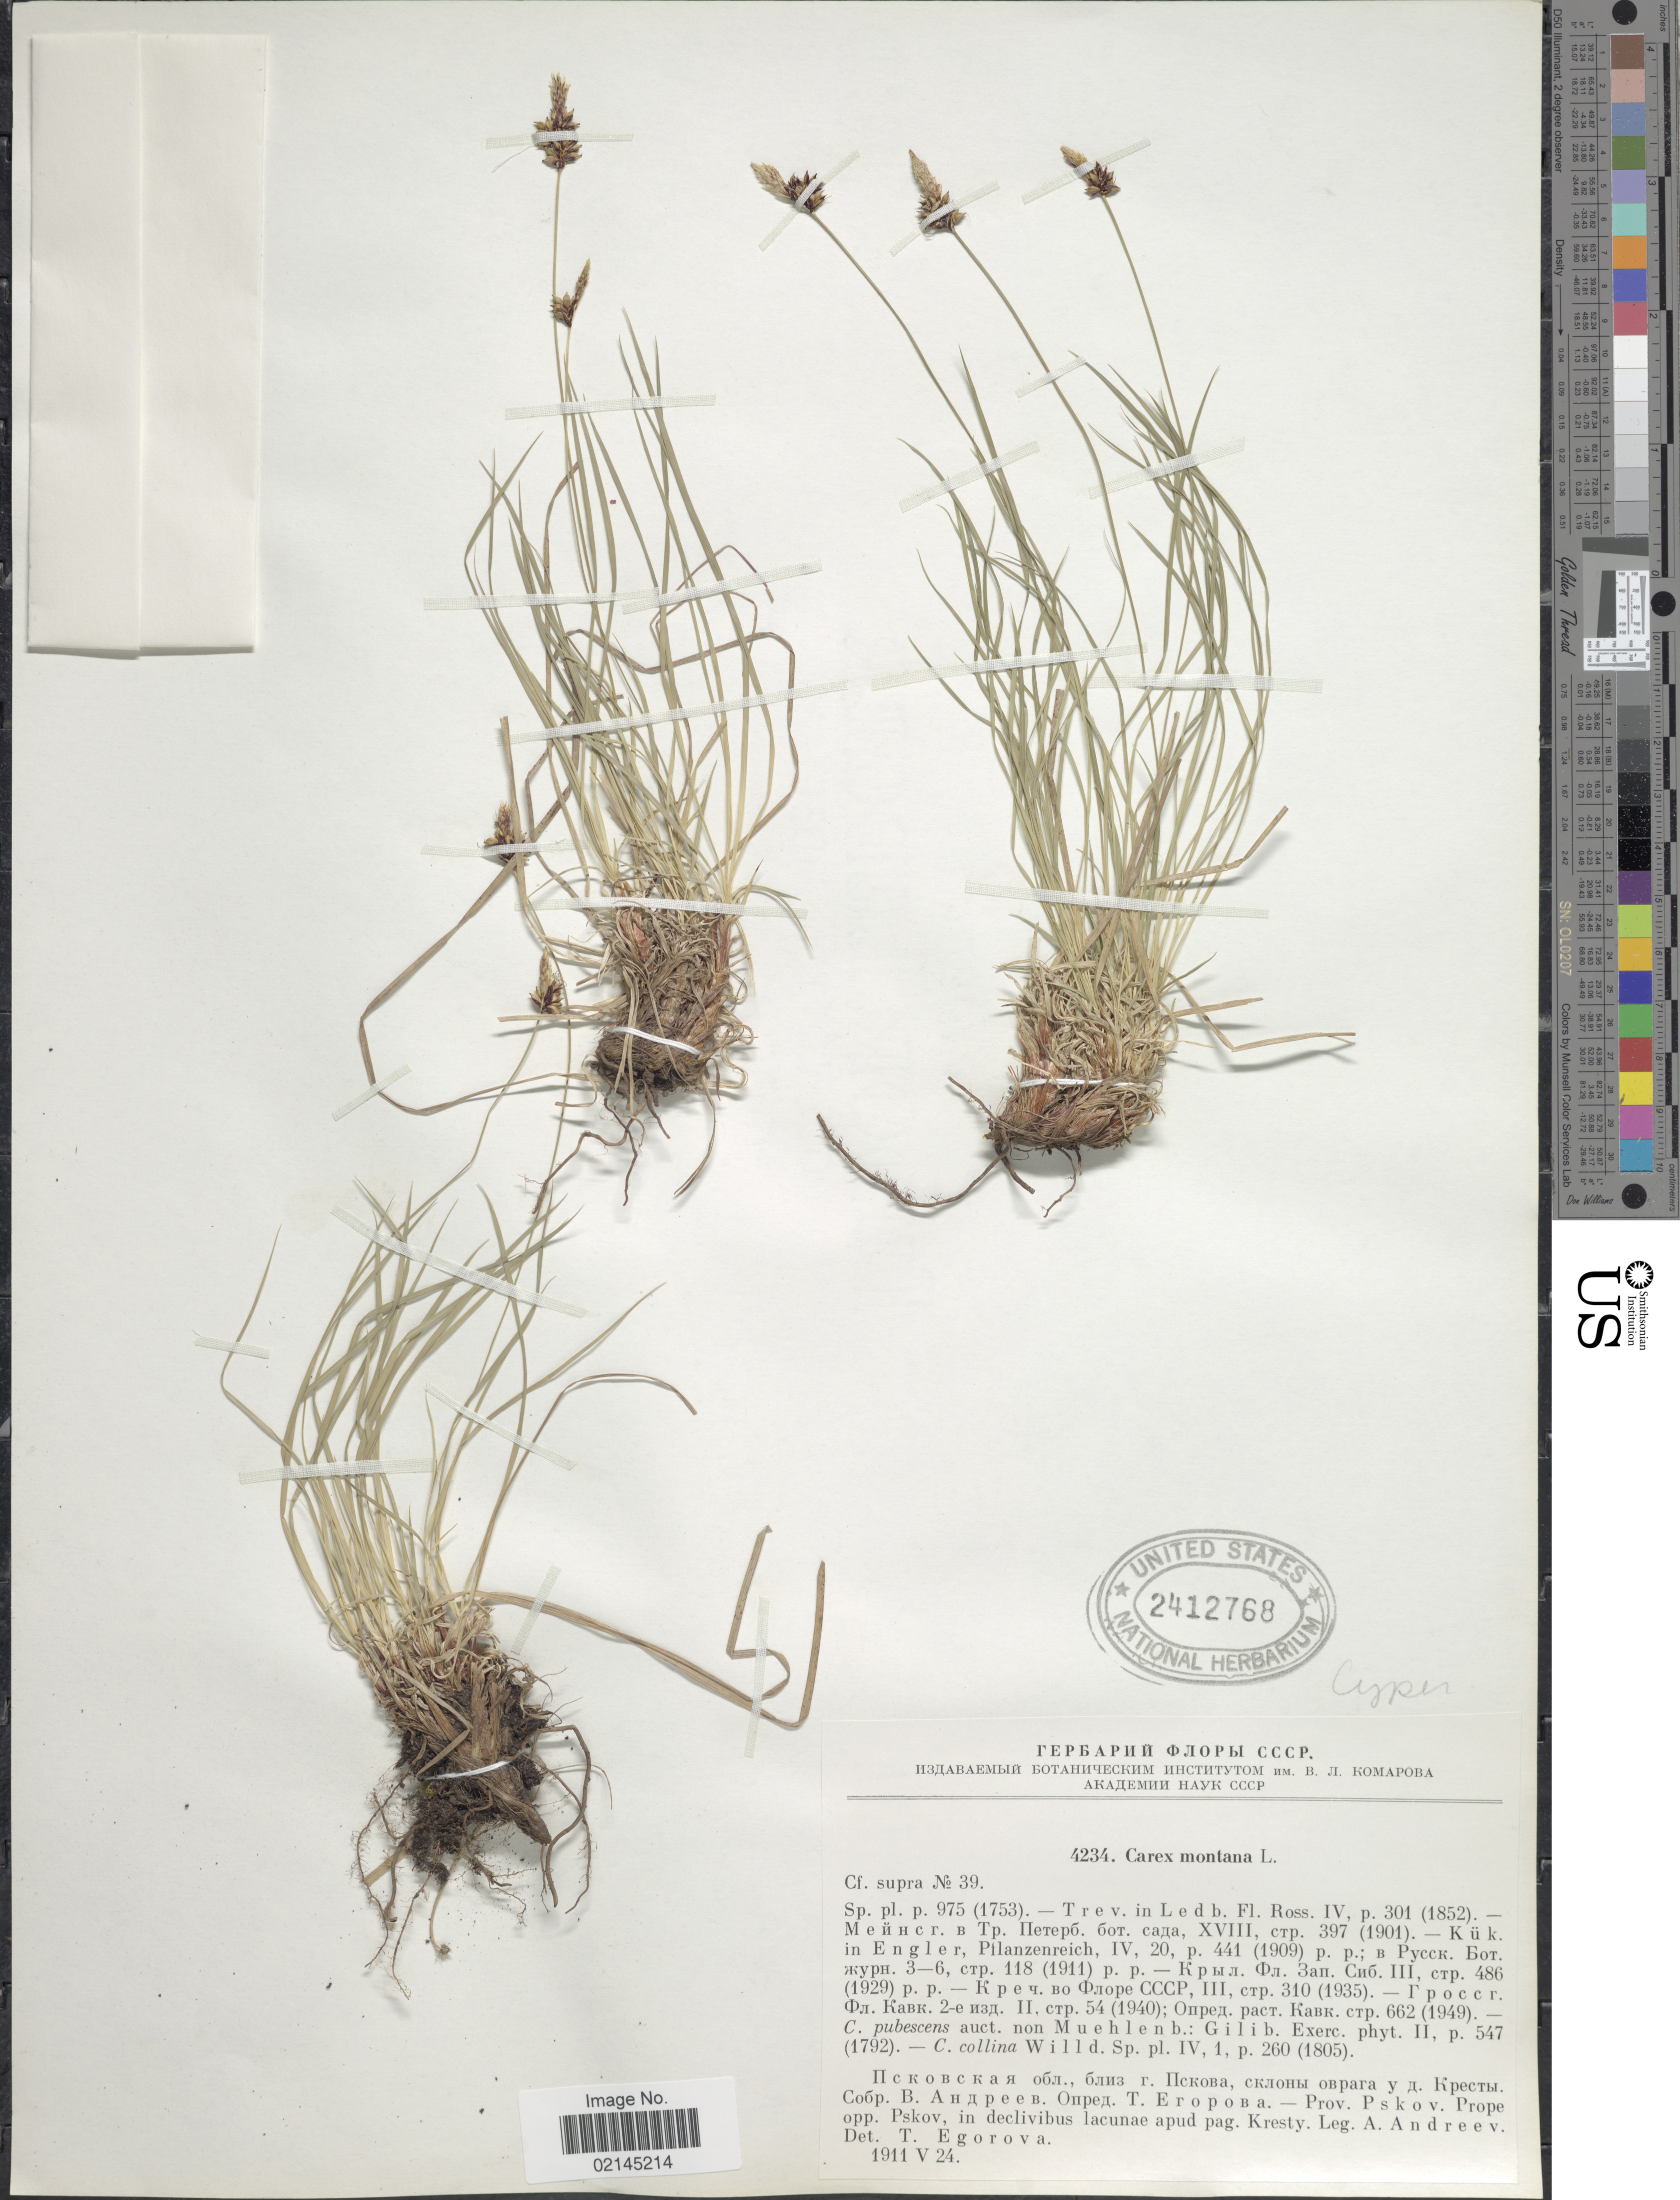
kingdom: Plantae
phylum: Tracheophyta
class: Liliopsida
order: Poales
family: Cyperaceae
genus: Carex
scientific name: Carex montana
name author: L.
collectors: A. Andreev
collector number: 4234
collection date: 1911-05-24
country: Russian Federation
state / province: Pskov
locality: X - Prov. Pskov. Prope opp. Pskov, in declivibus lacunae apud pag. Kresty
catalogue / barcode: US 2412768